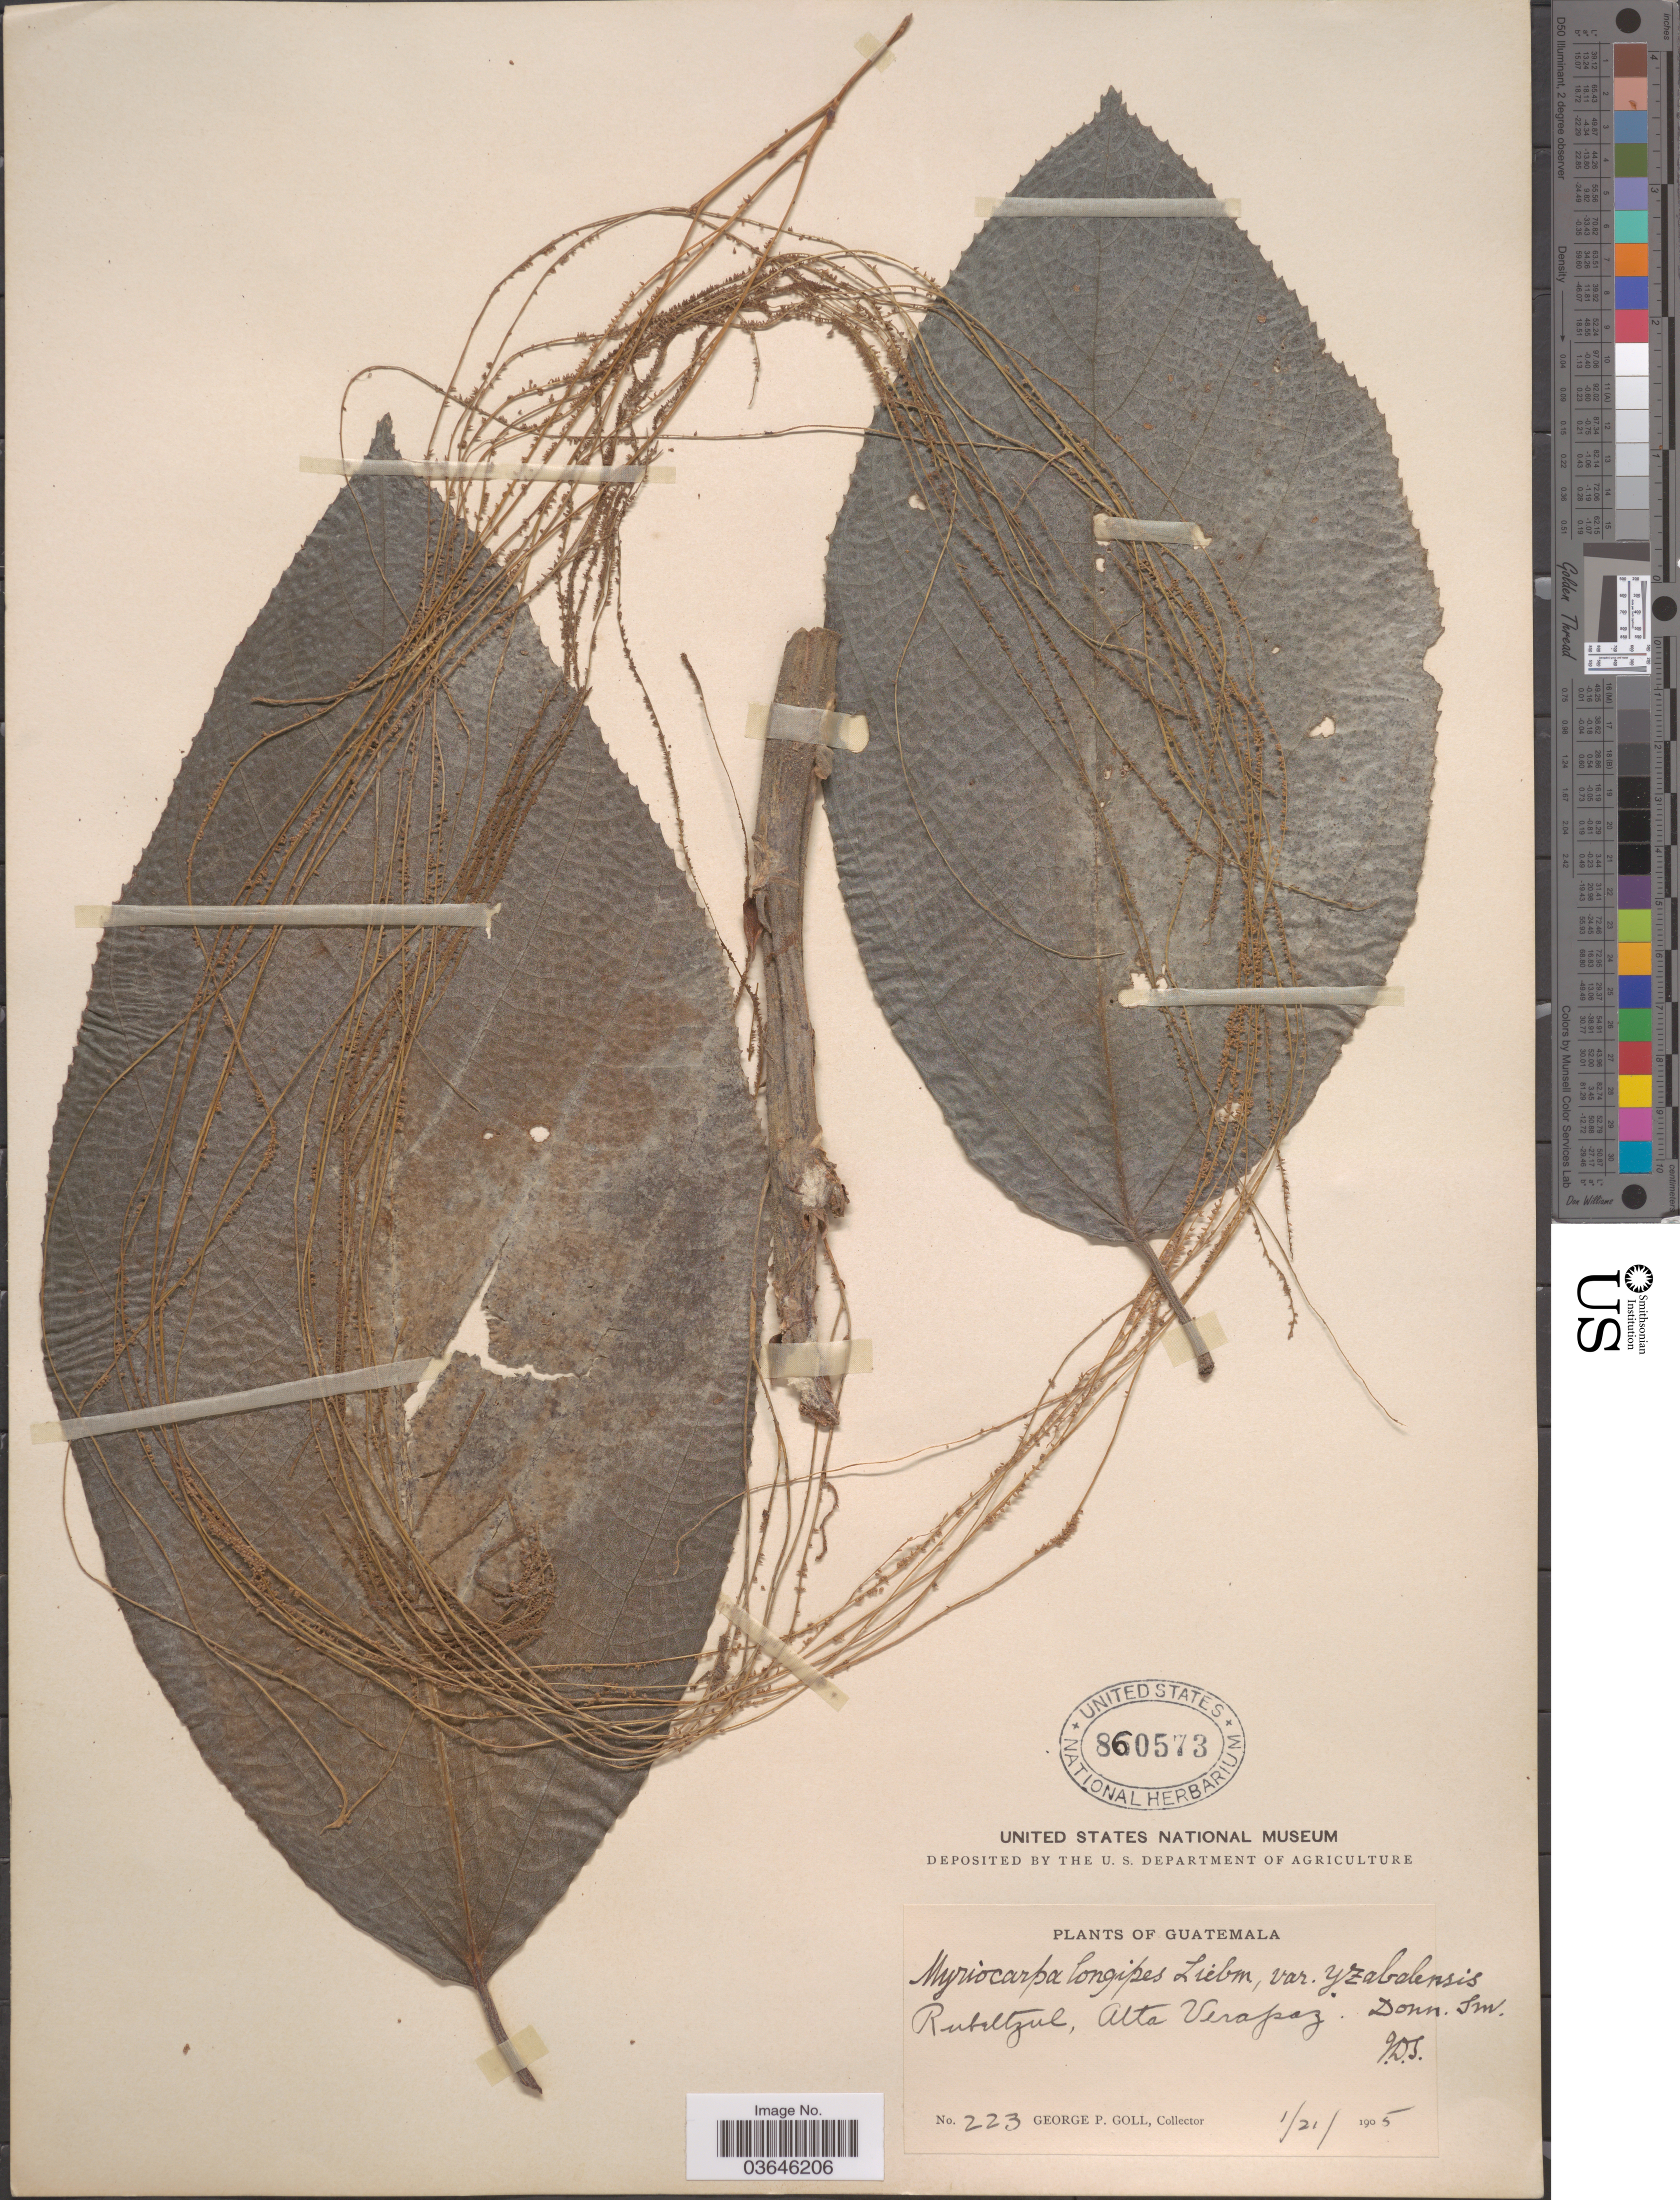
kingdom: Plantae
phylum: Tracheophyta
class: Magnoliopsida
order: Rosales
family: Urticaceae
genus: Myriocarpa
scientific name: Myriocarpa yzabalensis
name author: (Donn. Sm.) Killip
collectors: G. P. Goll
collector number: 223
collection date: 1905-01-21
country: Guatemala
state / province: Alta Verapaz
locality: Rubeltzul.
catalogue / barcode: US 860873